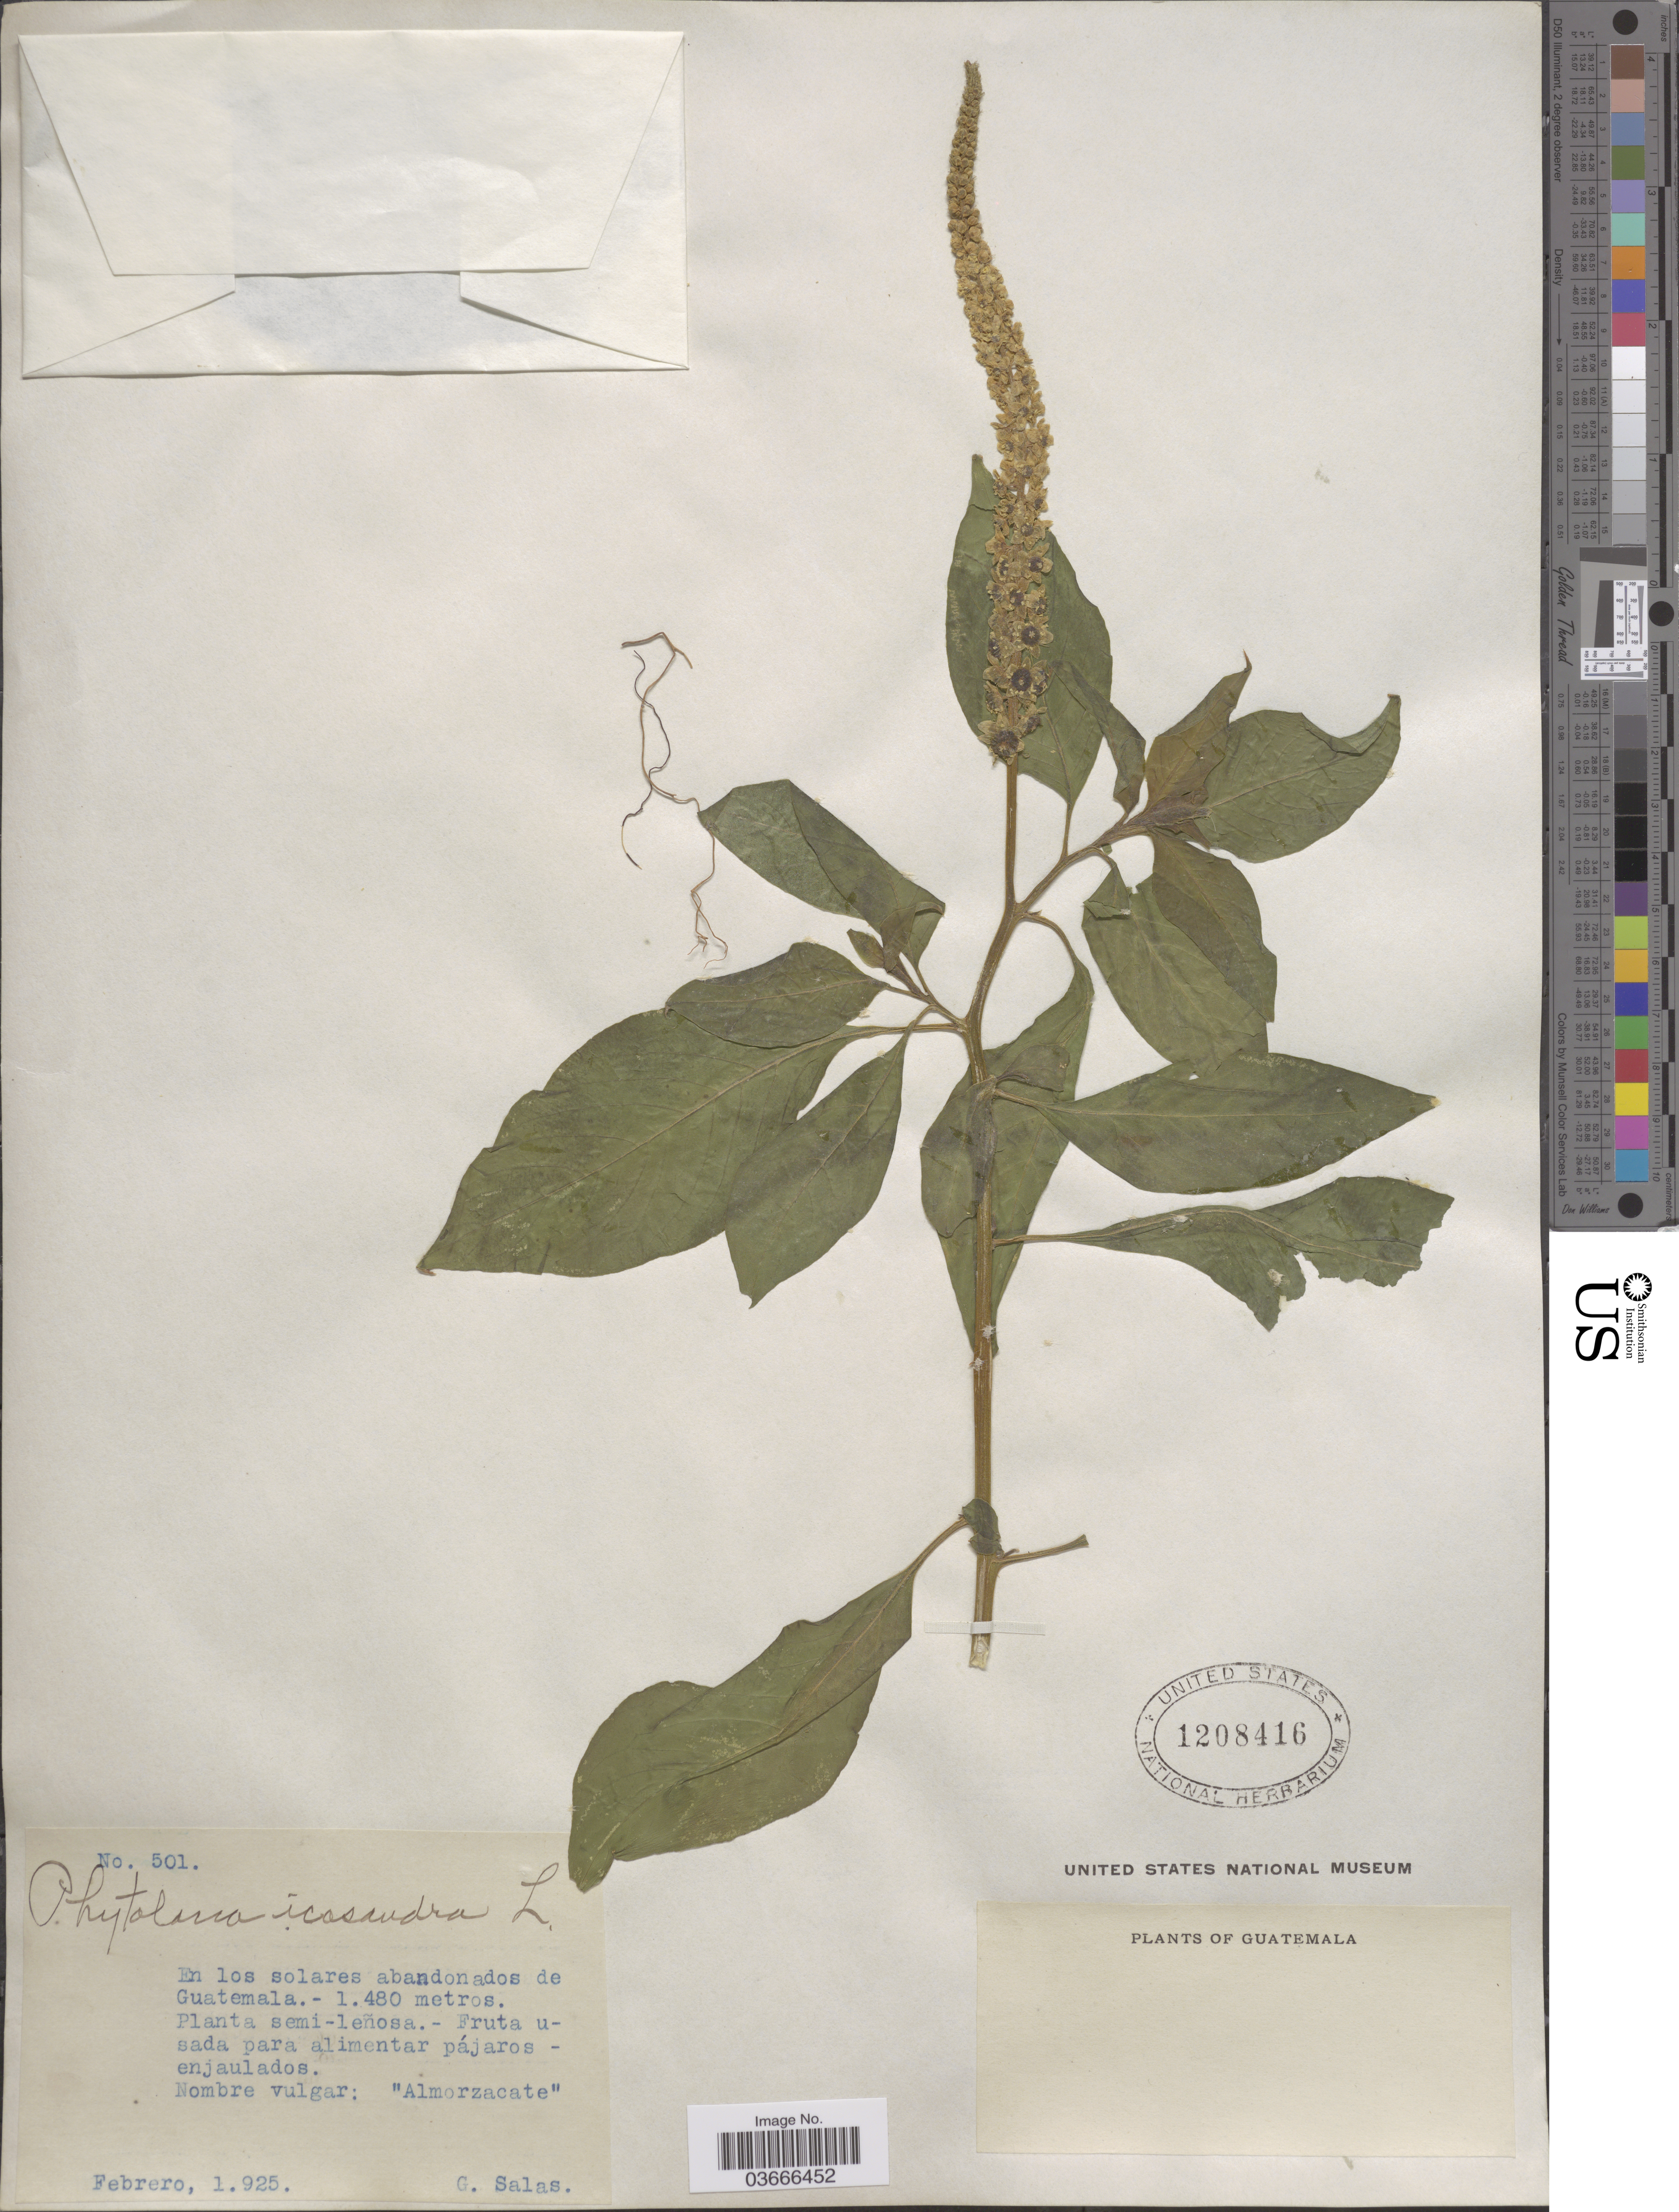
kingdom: Plantae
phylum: Tracheophyta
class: Magnoliopsida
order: Caryophyllales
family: Phytolaccaceae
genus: Phytolacca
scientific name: Phytolacca icosandra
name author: L.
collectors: G. Salas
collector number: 501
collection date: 1925-02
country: Guatemala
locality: Eb kis sikares abandonados de Guatemala.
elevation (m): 1480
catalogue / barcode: US 1208416